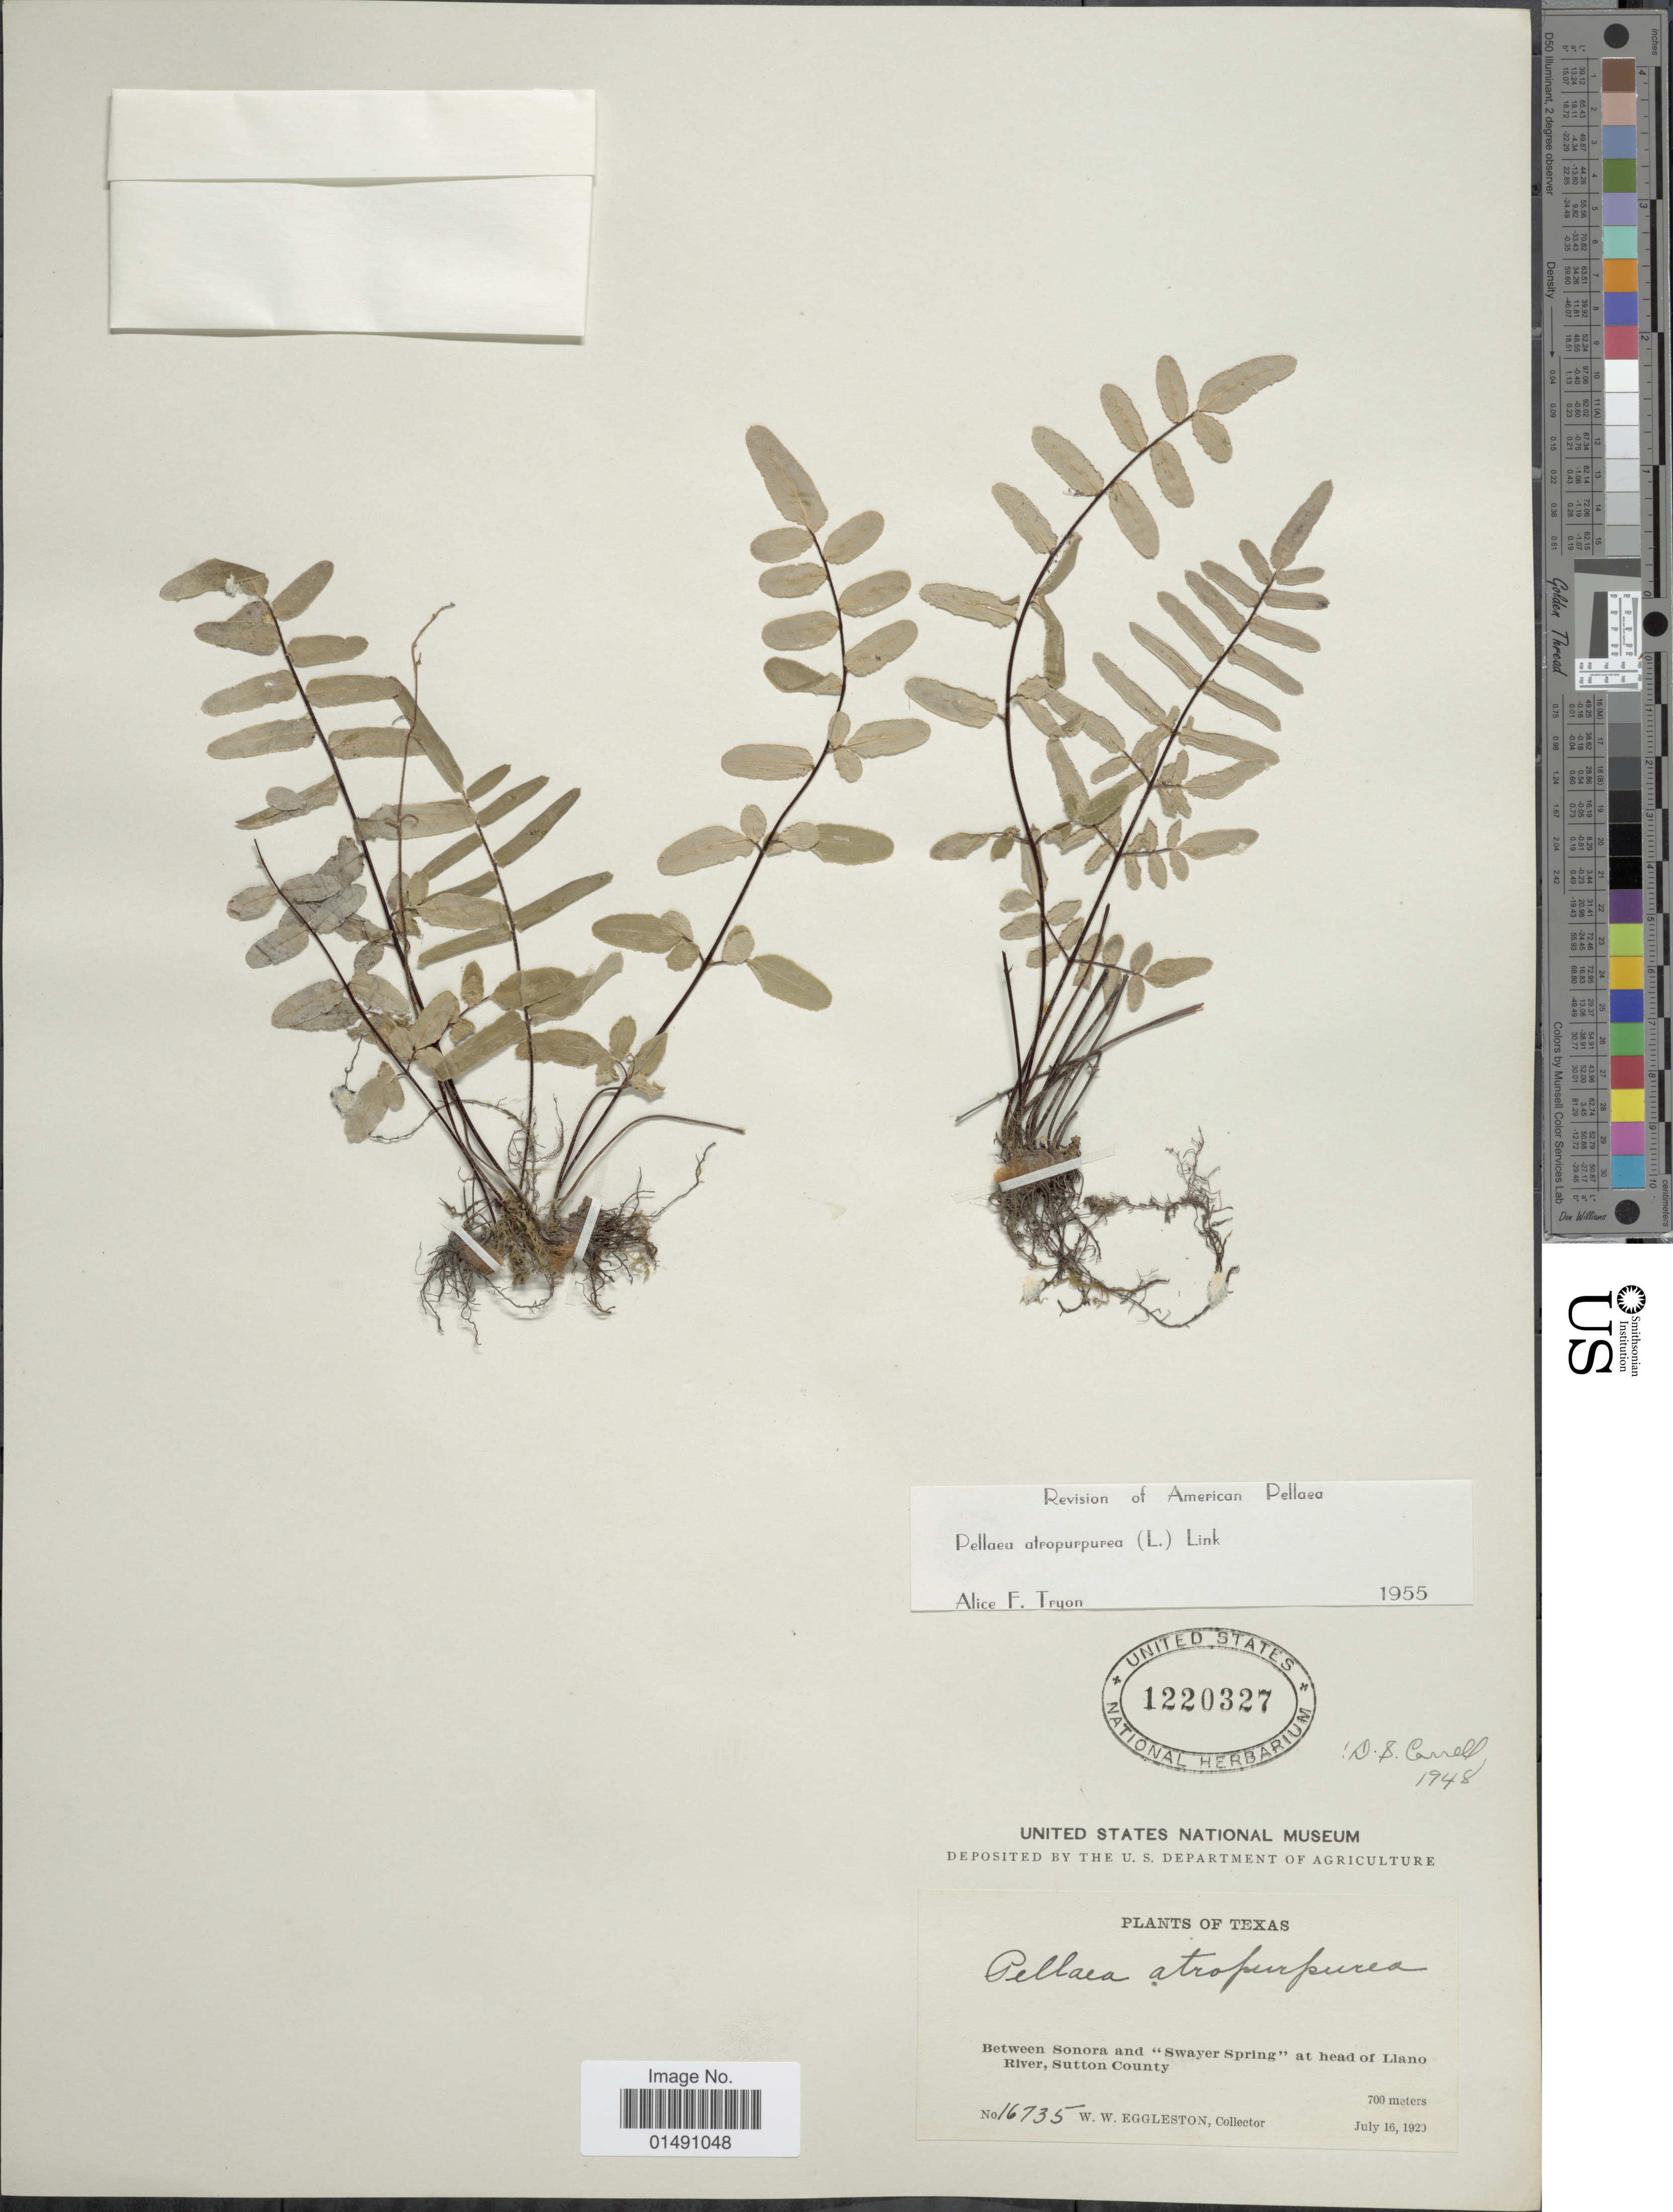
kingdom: Plantae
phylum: Tracheophyta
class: Polypodiopsida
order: Polypodiales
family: Pteridaceae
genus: Pellaea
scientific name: Pellaea atropurpurea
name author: (L.) Link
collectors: W. W. Eggleston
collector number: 16735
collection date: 1929-07-16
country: United States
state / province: Texas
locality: Between Sonora and 'Swayer Spring' at head of Llano River, Sutton County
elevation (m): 700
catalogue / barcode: US 1220327